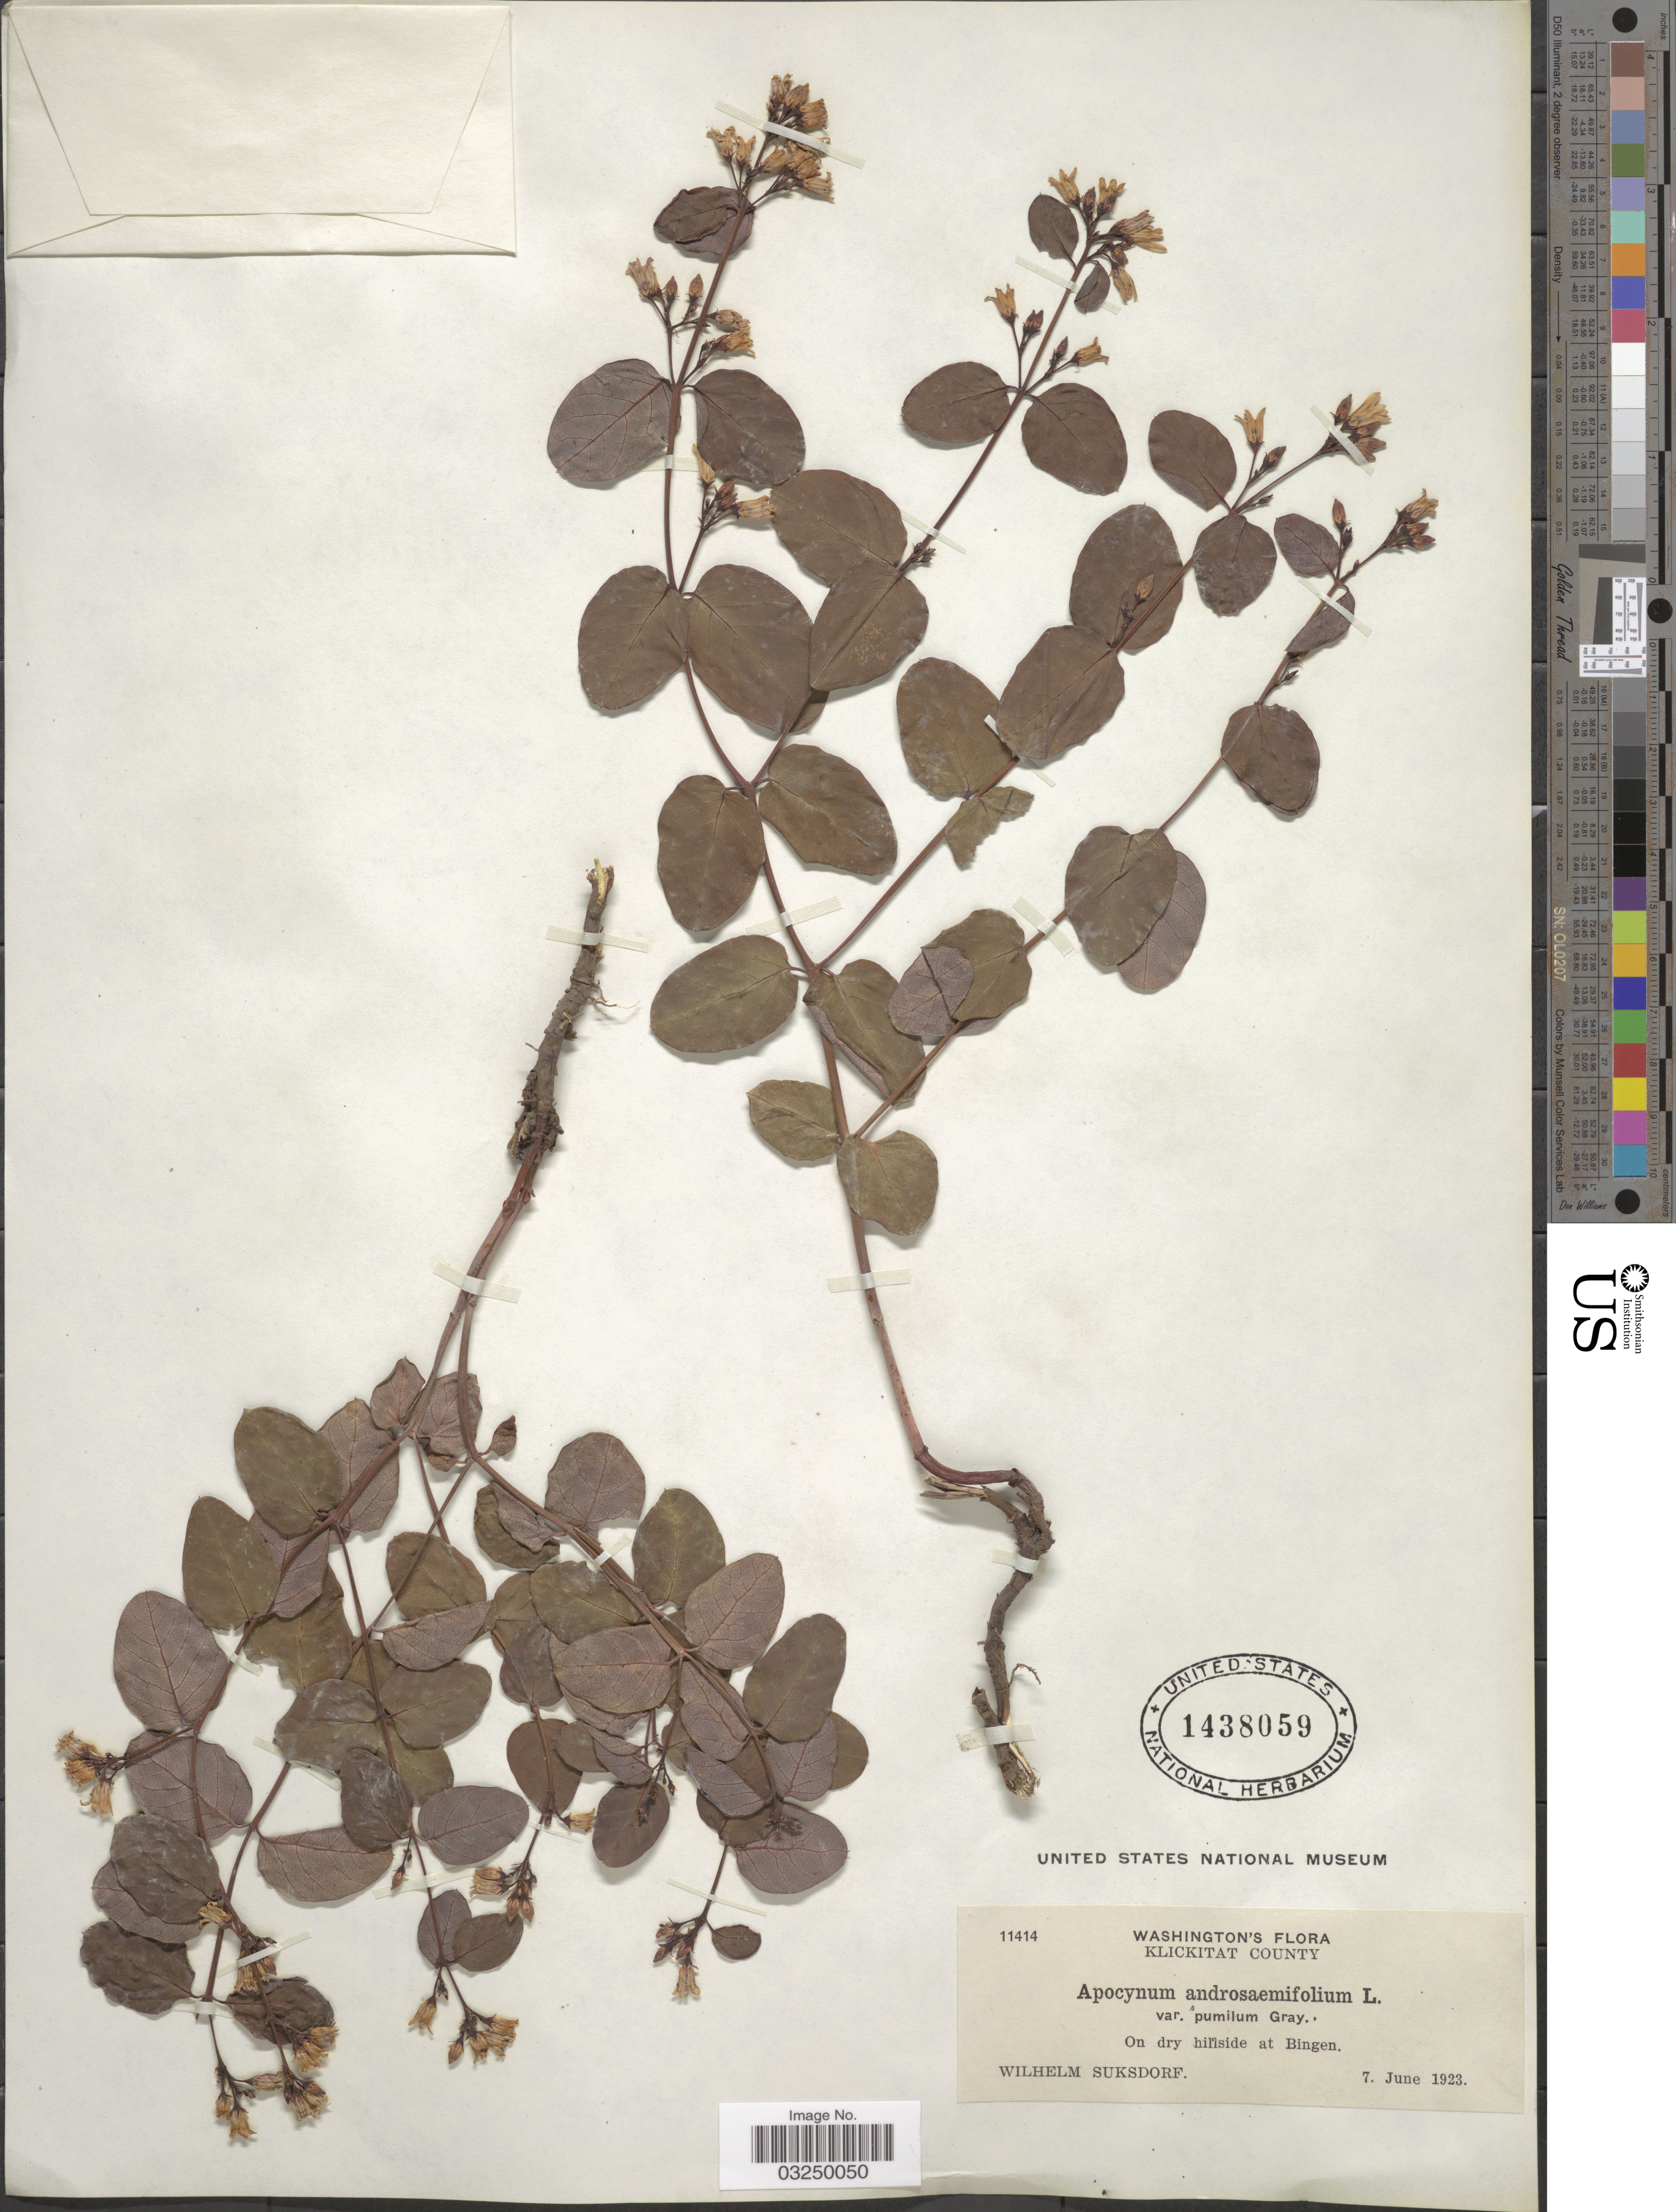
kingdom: Plantae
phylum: Tracheophyta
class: Magnoliopsida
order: Gentianales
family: Apocynaceae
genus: Apocynum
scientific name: Apocynum pumilum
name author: (A. Gray) Greene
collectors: W. N. Suksdorf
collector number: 11414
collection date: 1923-06-07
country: United States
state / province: Washington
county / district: Klickitat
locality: Klickitat County. On dry hillside at Bingen.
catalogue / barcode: US 1438059